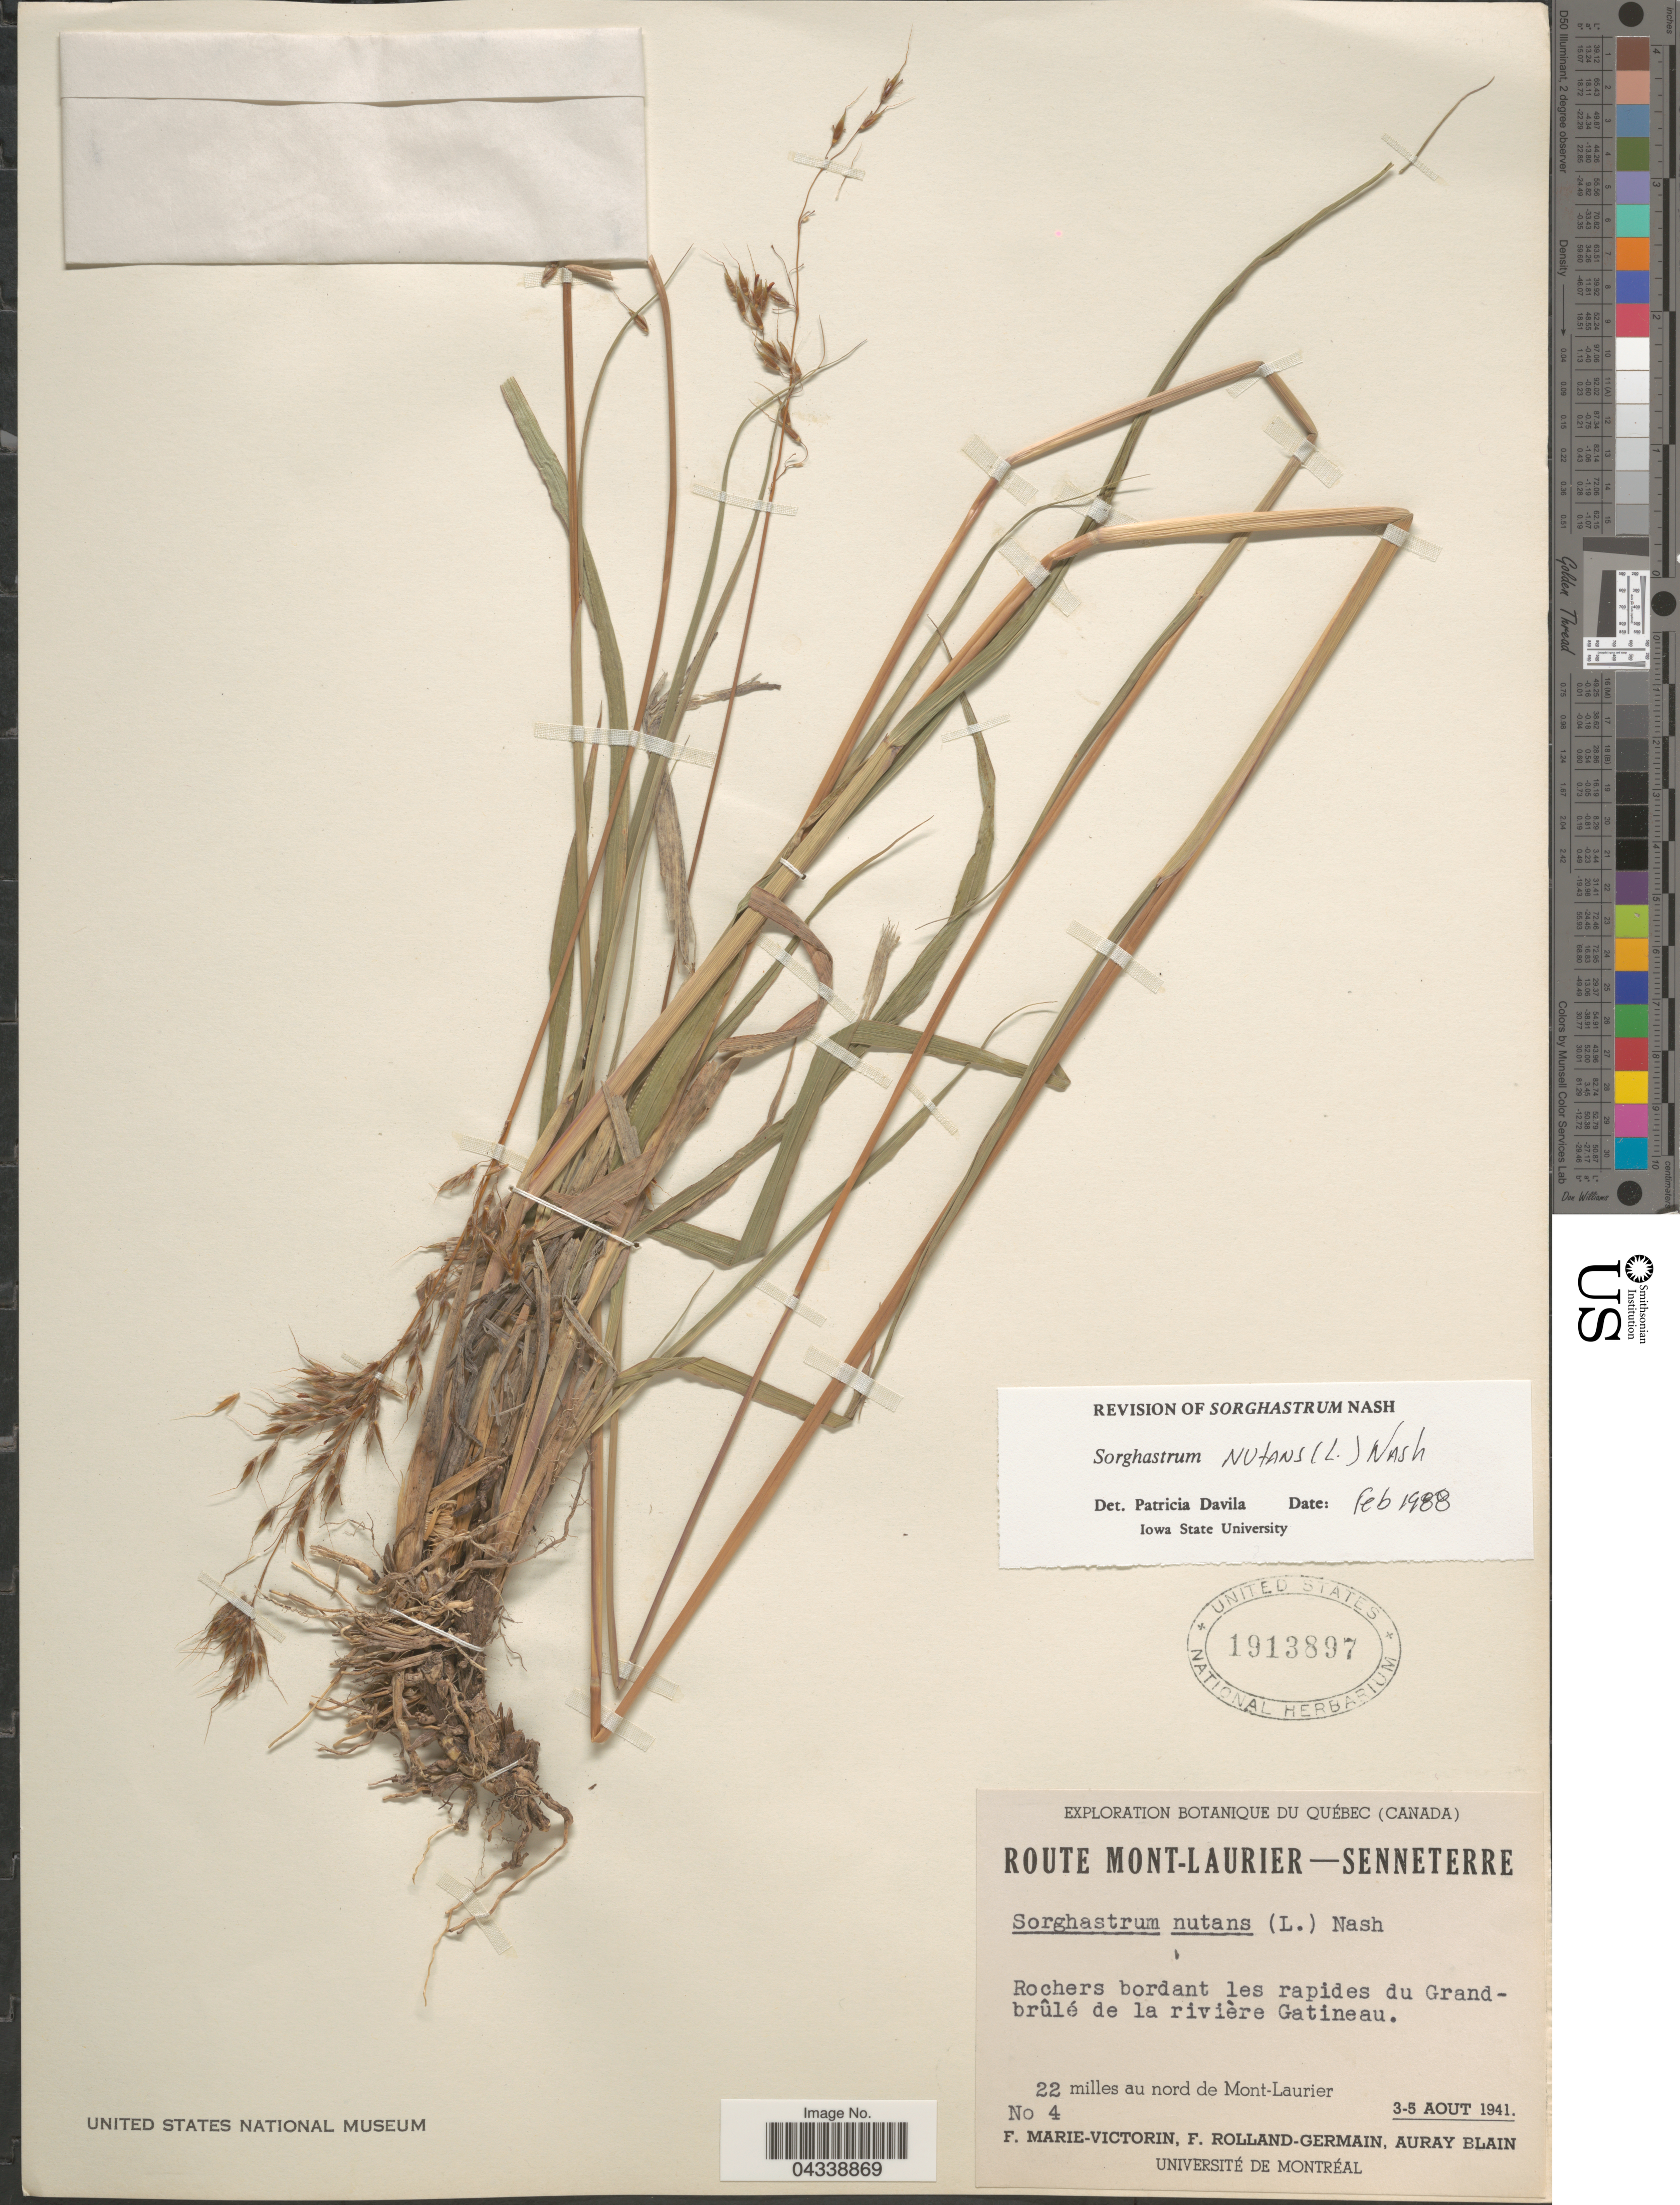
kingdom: Plantae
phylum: Tracheophyta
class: Liliopsida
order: Poales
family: Poaceae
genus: Sorghastrum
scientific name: Sorghastrum nutans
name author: (L.) Nash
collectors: F. Marie-Victorin, Rolland-Germain & A. Blain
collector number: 4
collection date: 1941-08-03/1941-08-05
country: Canada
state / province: Quebec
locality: Exploration Botanique du Québec (Canada). Route Mont-Laurier - Senneterre. Rochers bordant les rapides du Grandbrûlé de la rivière Gatineau. 22 milles au nord de Mont-Laurier.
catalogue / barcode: US 1913897